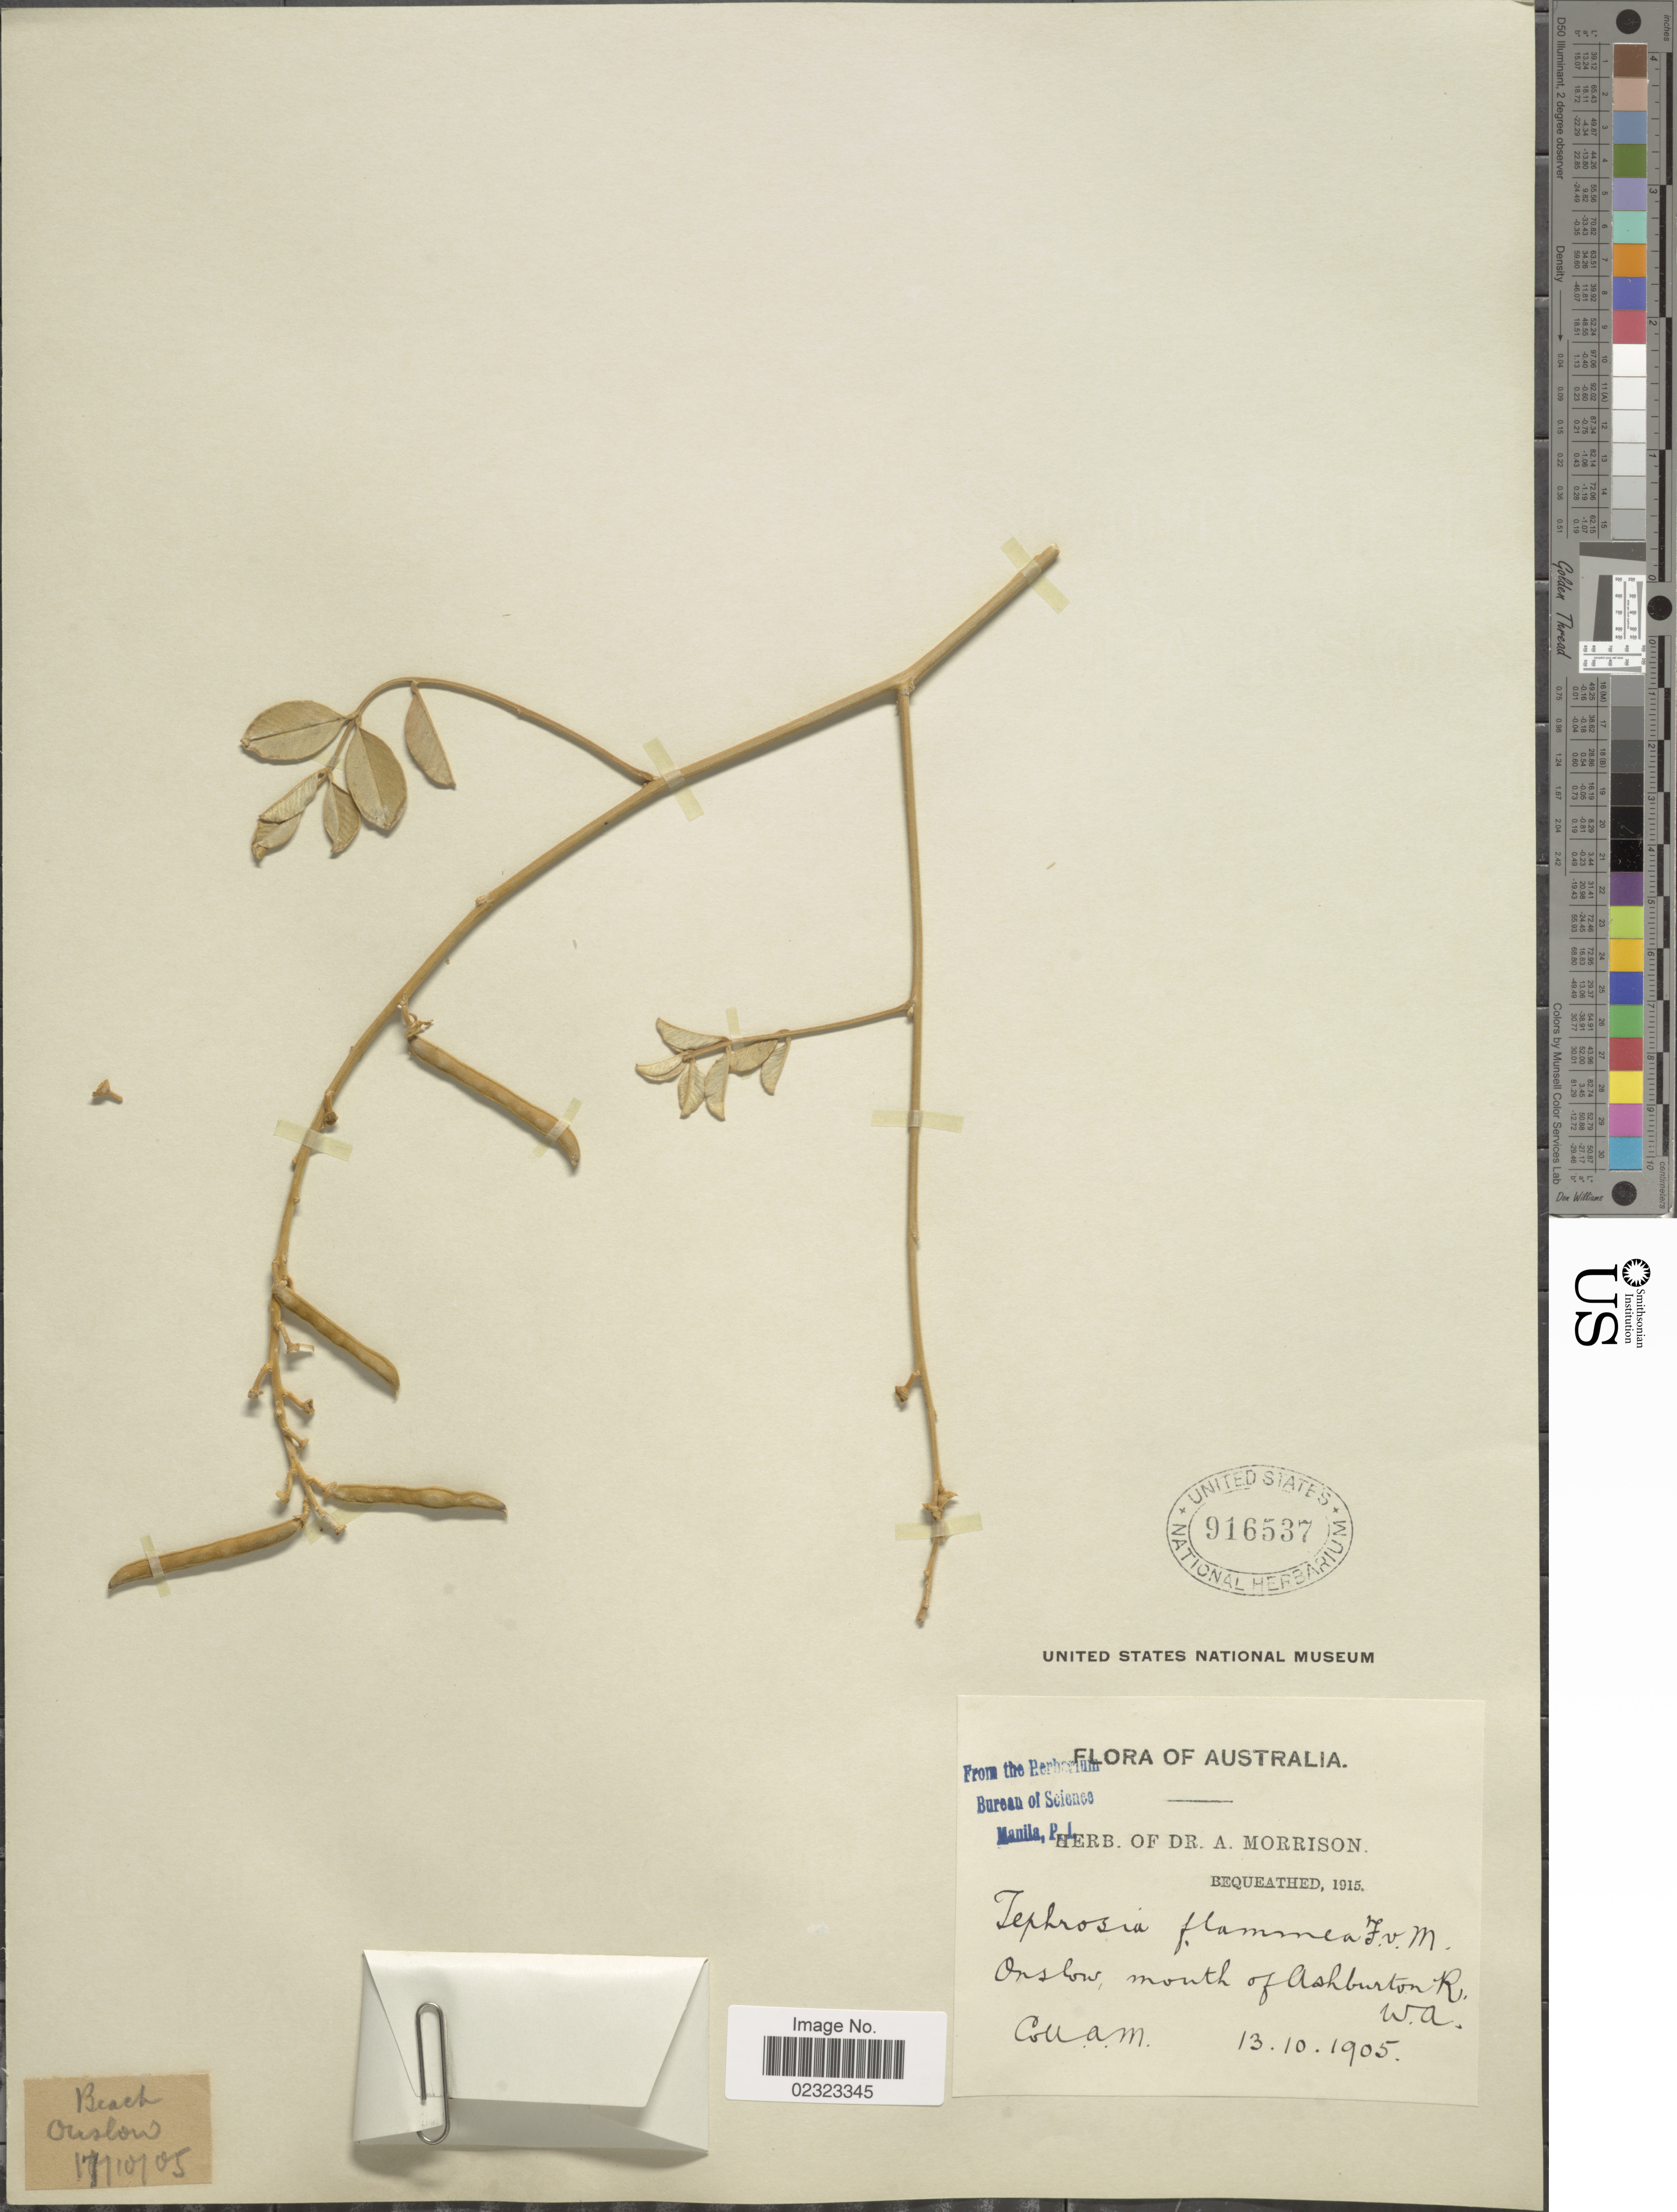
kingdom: Plantae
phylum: Tracheophyta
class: Magnoliopsida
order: Fabales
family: Fabaceae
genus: Tephrosia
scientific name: Tephrosia flammea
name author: F. Muell. ex Benth.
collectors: A. Morrison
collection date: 1905-10-13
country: Australia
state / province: Western Australia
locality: Onslow, mouth of Ashburton R., W.A.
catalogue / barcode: US 916537